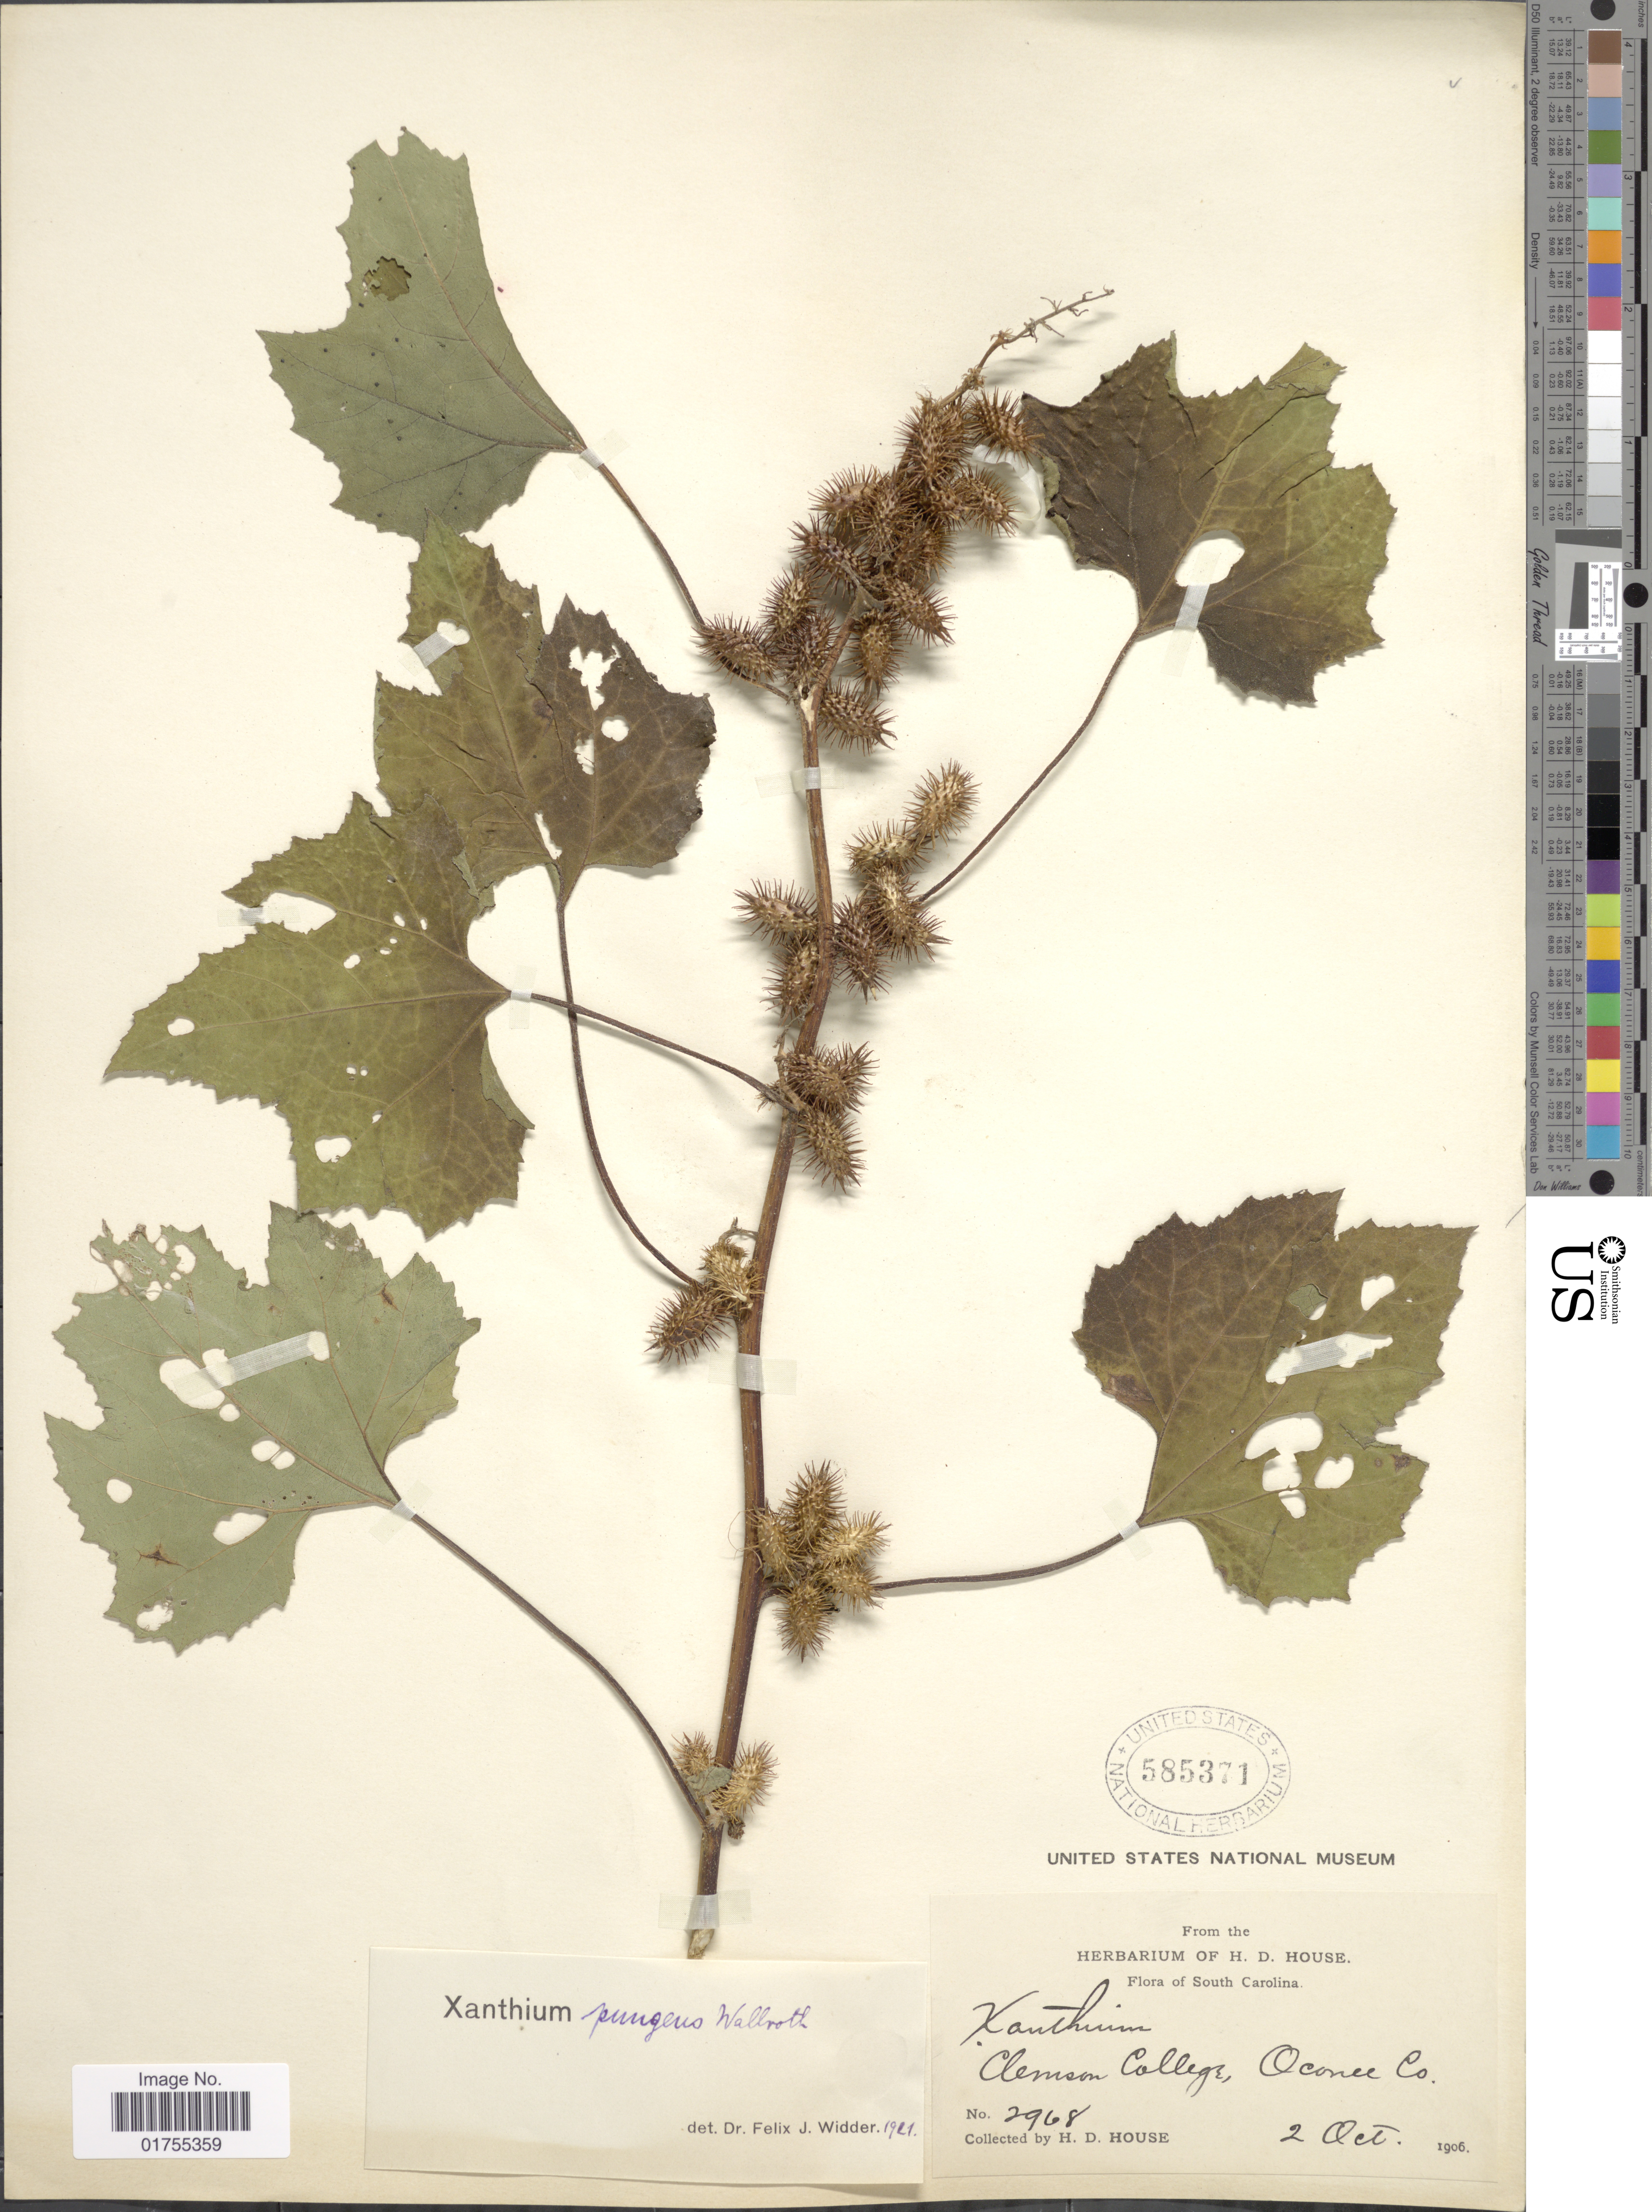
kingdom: Plantae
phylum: Tracheophyta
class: Magnoliopsida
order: Asterales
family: Asteraceae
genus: Xanthium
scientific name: Xanthium strumarium var. glabratum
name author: Mill.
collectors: H. D. House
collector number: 2968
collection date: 1906-10-02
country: United States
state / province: South Carolina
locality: Clemson College, Oconee Co.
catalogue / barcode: US 585371